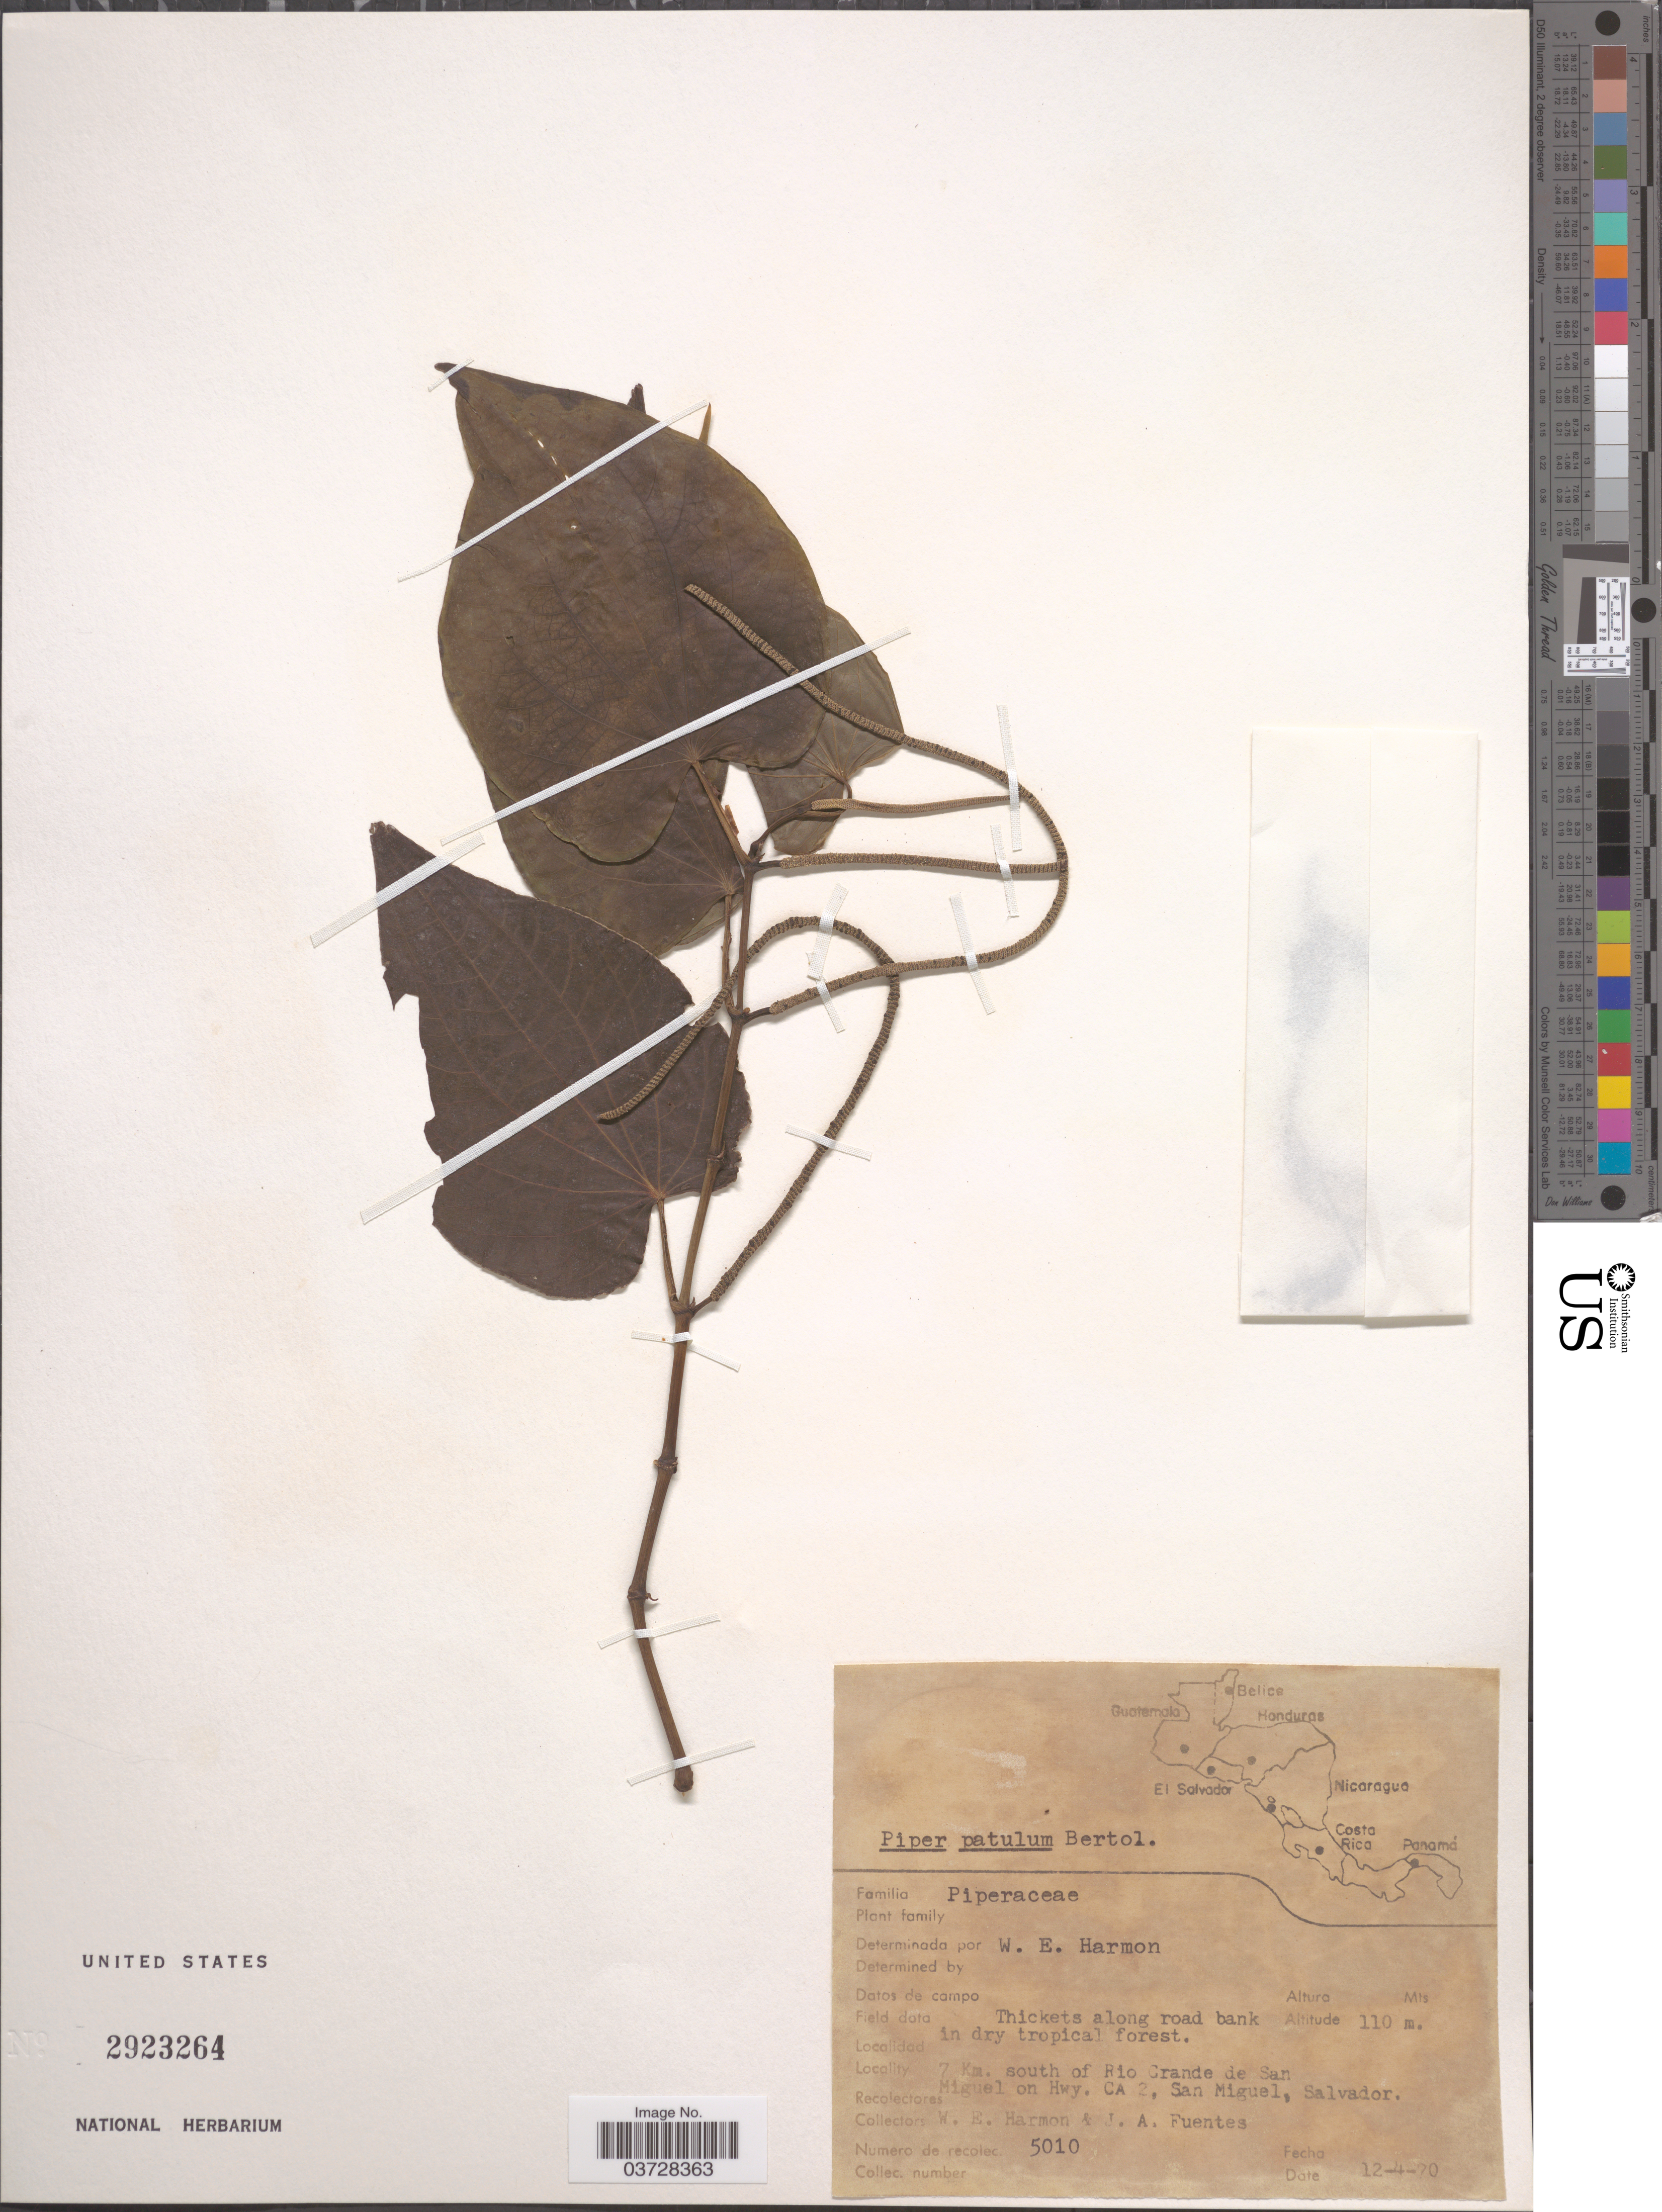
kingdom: Plantae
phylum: Tracheophyta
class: Magnoliopsida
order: Piperales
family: Piperaceae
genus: Piper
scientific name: Piper marginatum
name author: Jacq.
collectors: W. E. Harmon & J. Fuentes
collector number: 5010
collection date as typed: Transcribed d/m/y: 12/4/70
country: El Salvador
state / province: San Miguel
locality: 7 Km. south of Rio Grande de San Miguel on Hwy. CA 2.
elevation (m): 110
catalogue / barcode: US 2923264